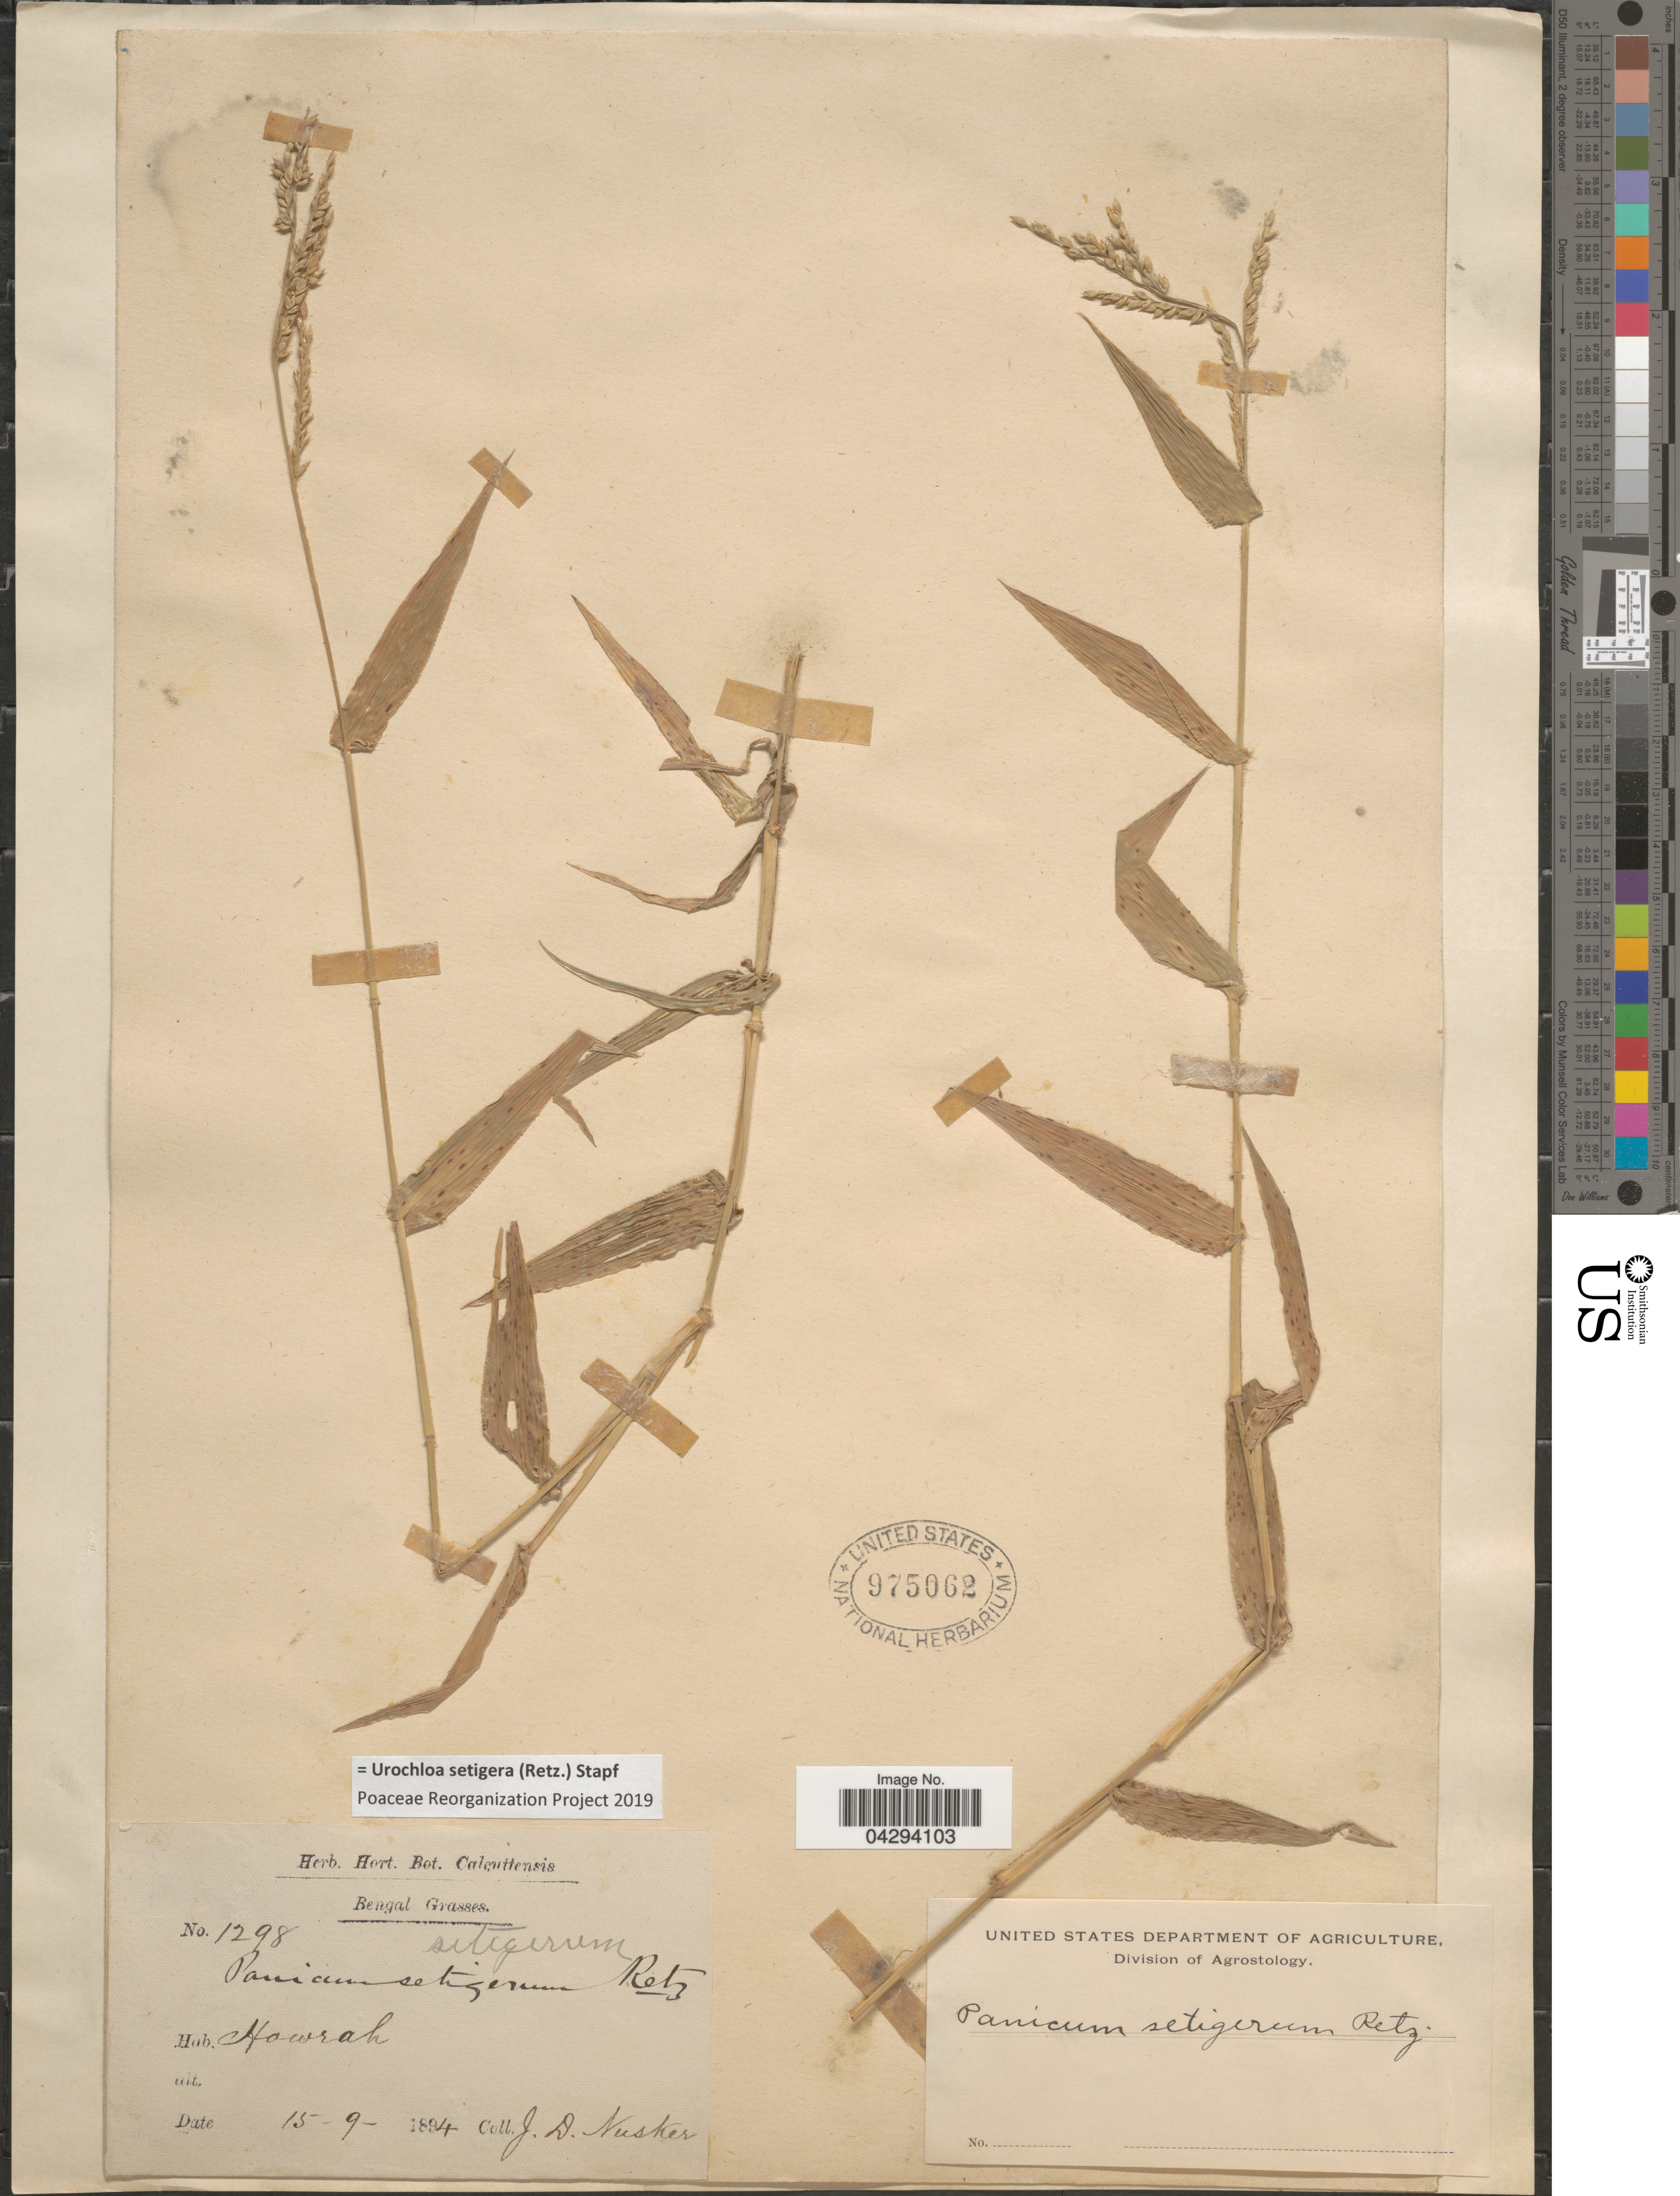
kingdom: Plantae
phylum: Tracheophyta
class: Liliopsida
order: Poales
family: Poaceae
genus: Urochloa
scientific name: Urochloa setigera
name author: (Retz.) Stapf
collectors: J. D. Nusker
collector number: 1298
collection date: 1894-09-15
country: India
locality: Bengal. Howrah.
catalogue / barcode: US 975062